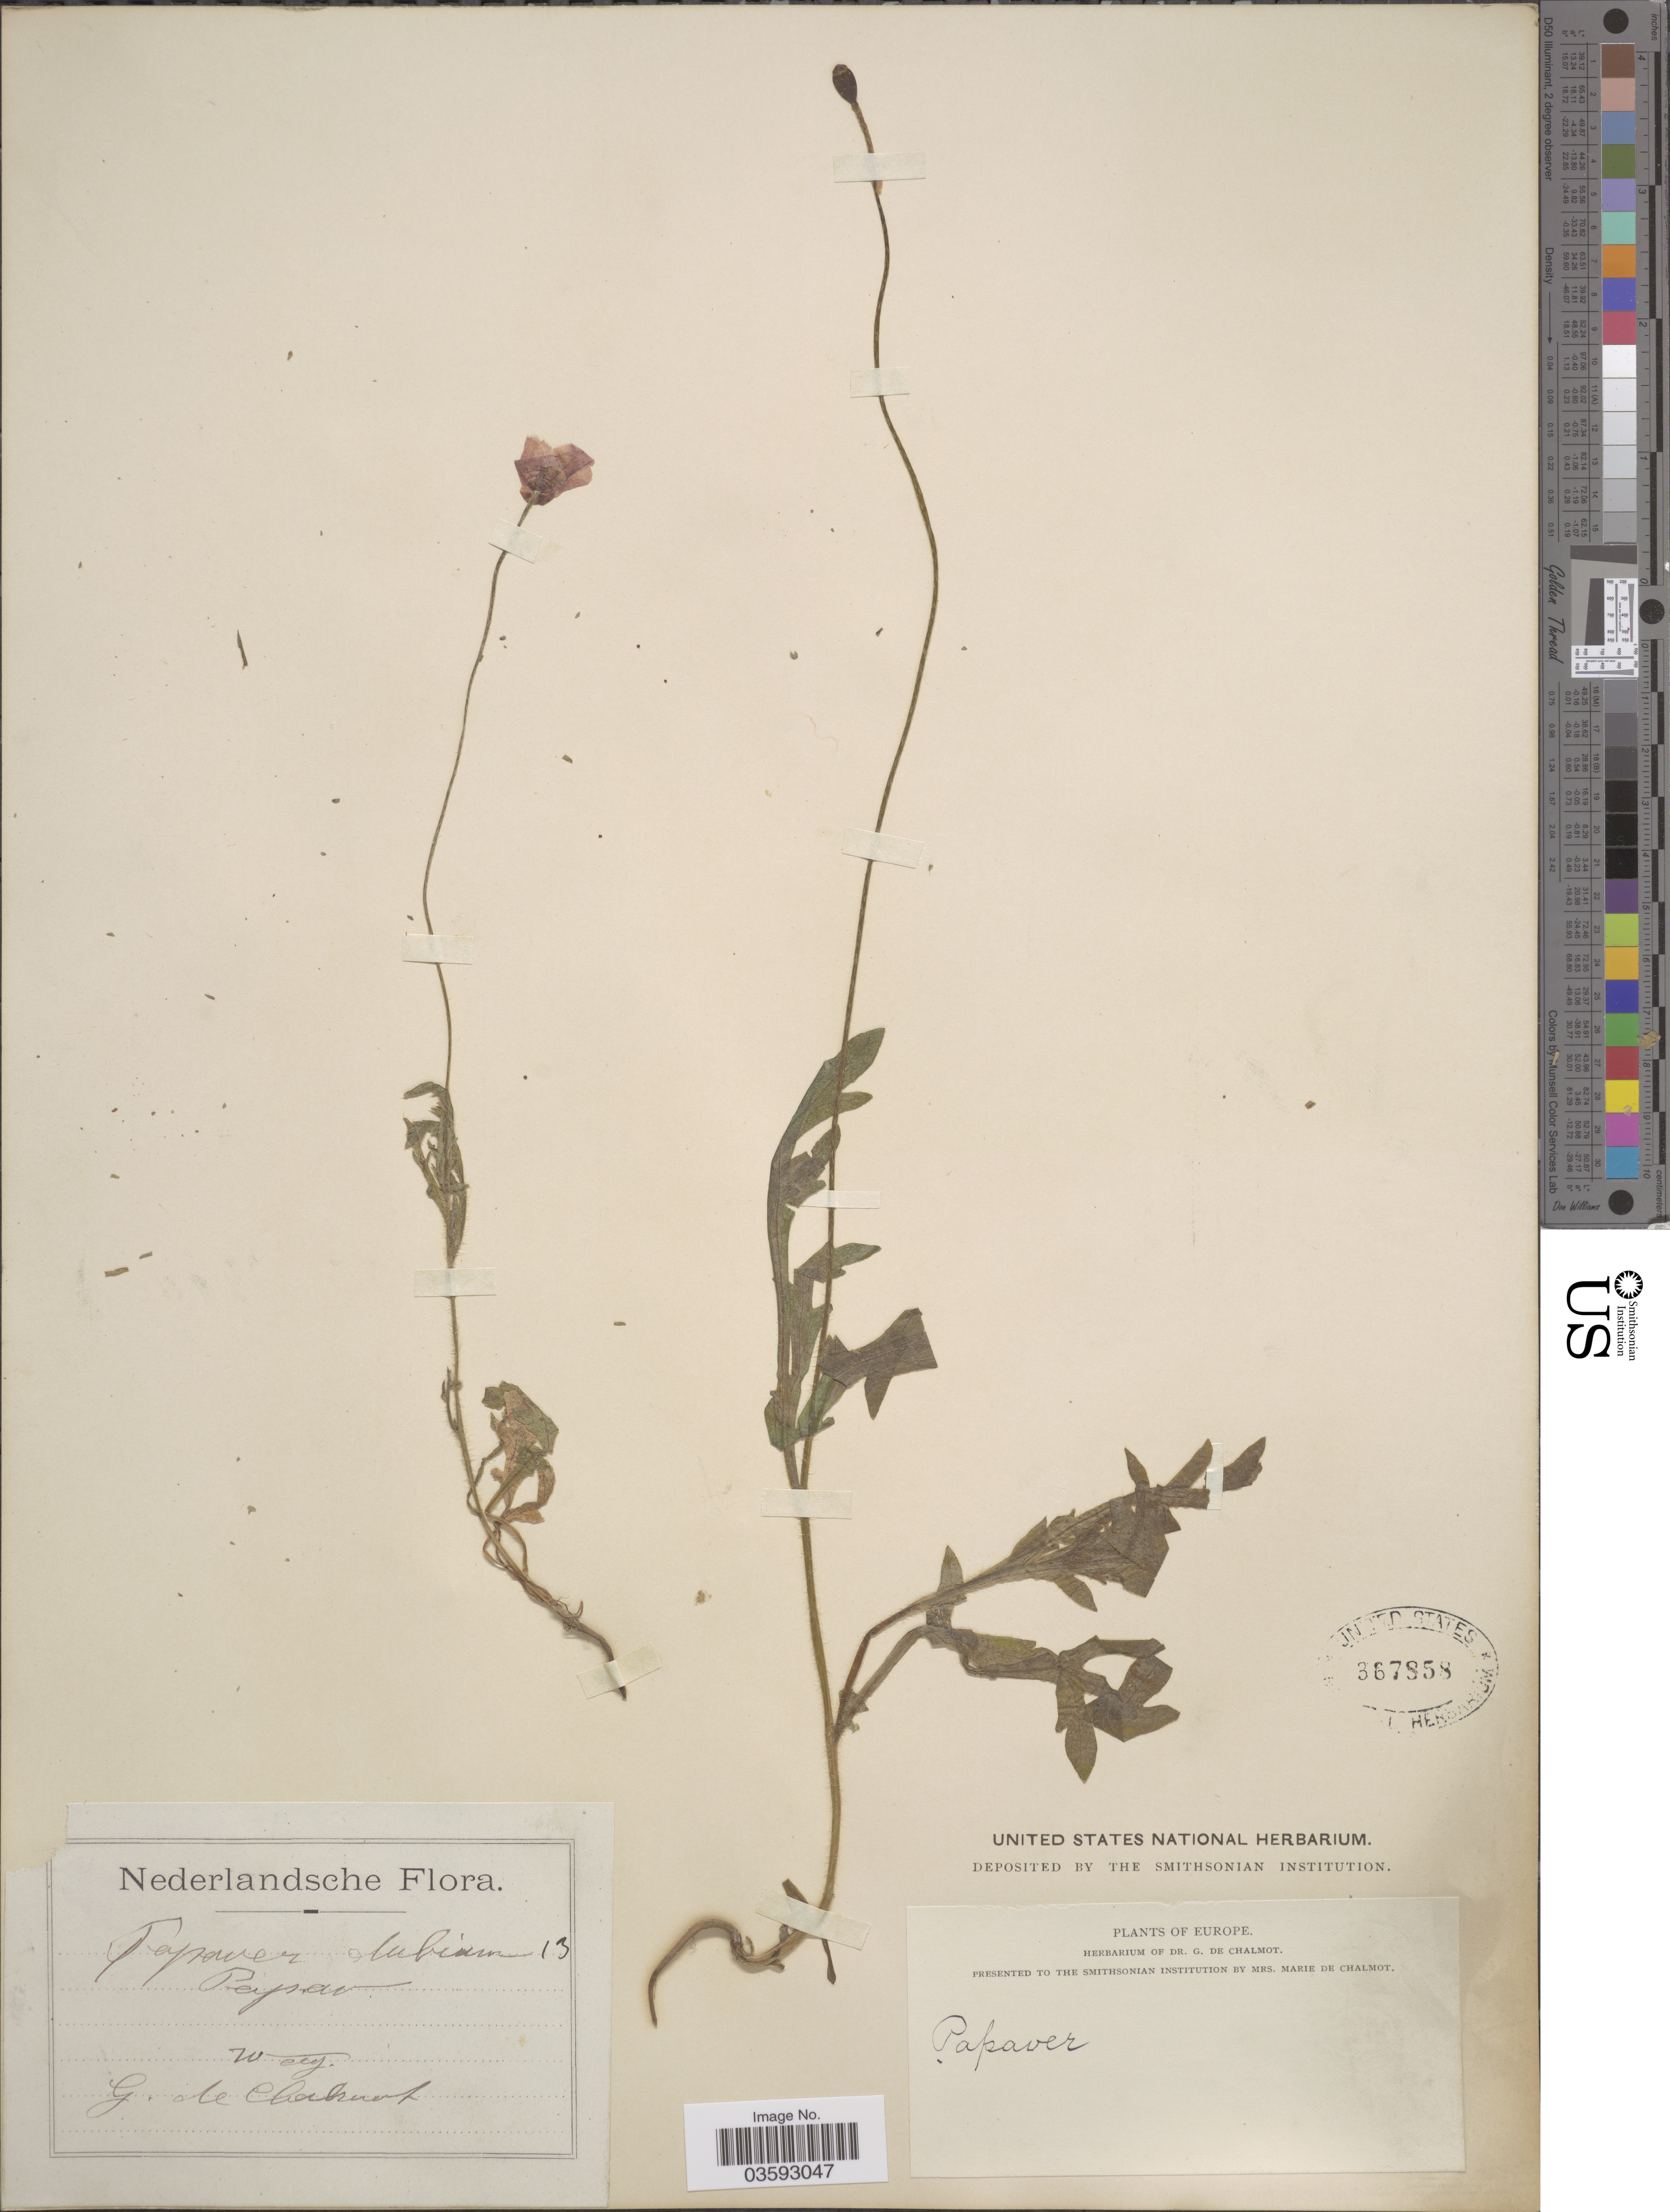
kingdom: Plantae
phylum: Tracheophyta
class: Magnoliopsida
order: Ranunculales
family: Papaveraceae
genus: Papaver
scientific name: Papaver dubium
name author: L.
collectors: G. de Chalmot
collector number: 13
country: Netherlands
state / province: Gelderland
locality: Wag.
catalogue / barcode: US 367858